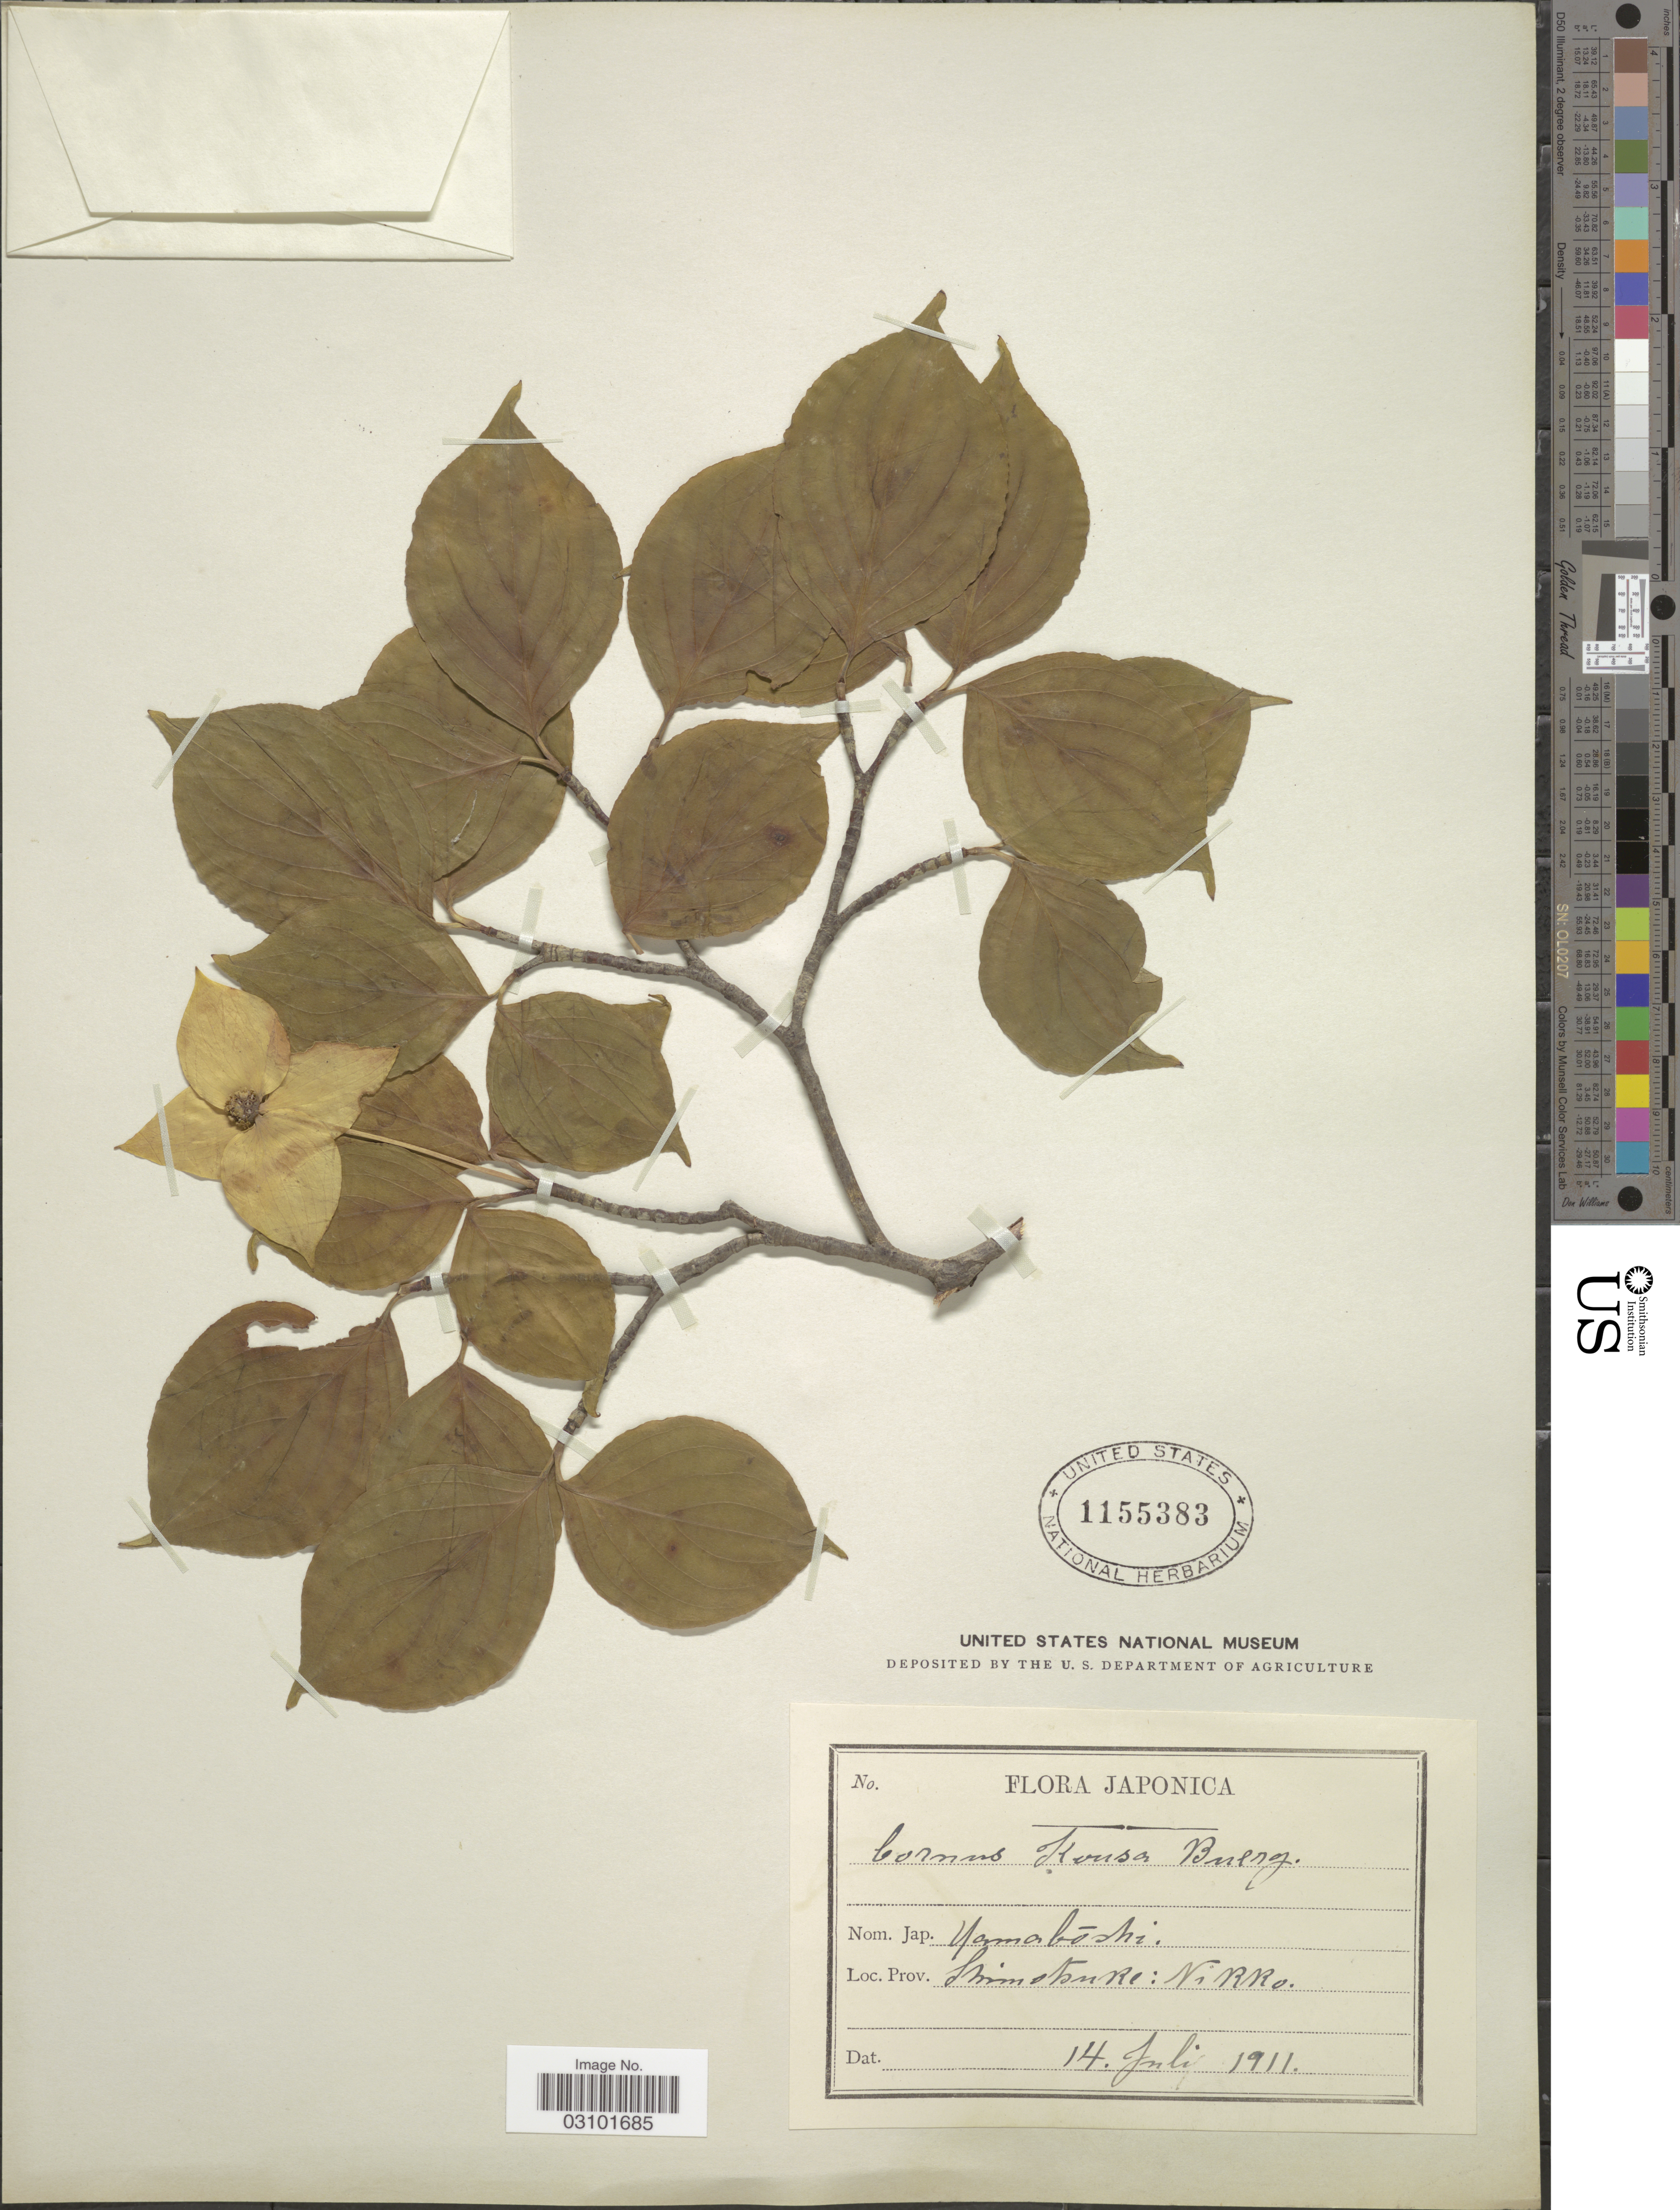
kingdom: Plantae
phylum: Tracheophyta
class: Magnoliopsida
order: Cornales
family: Cornaceae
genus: Cornus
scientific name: Cornus kousa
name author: F. Buerger ex Miq.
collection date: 1911-07-14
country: Japan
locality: Japonica. Shimotsuke: Nikko.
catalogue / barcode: US 1155383